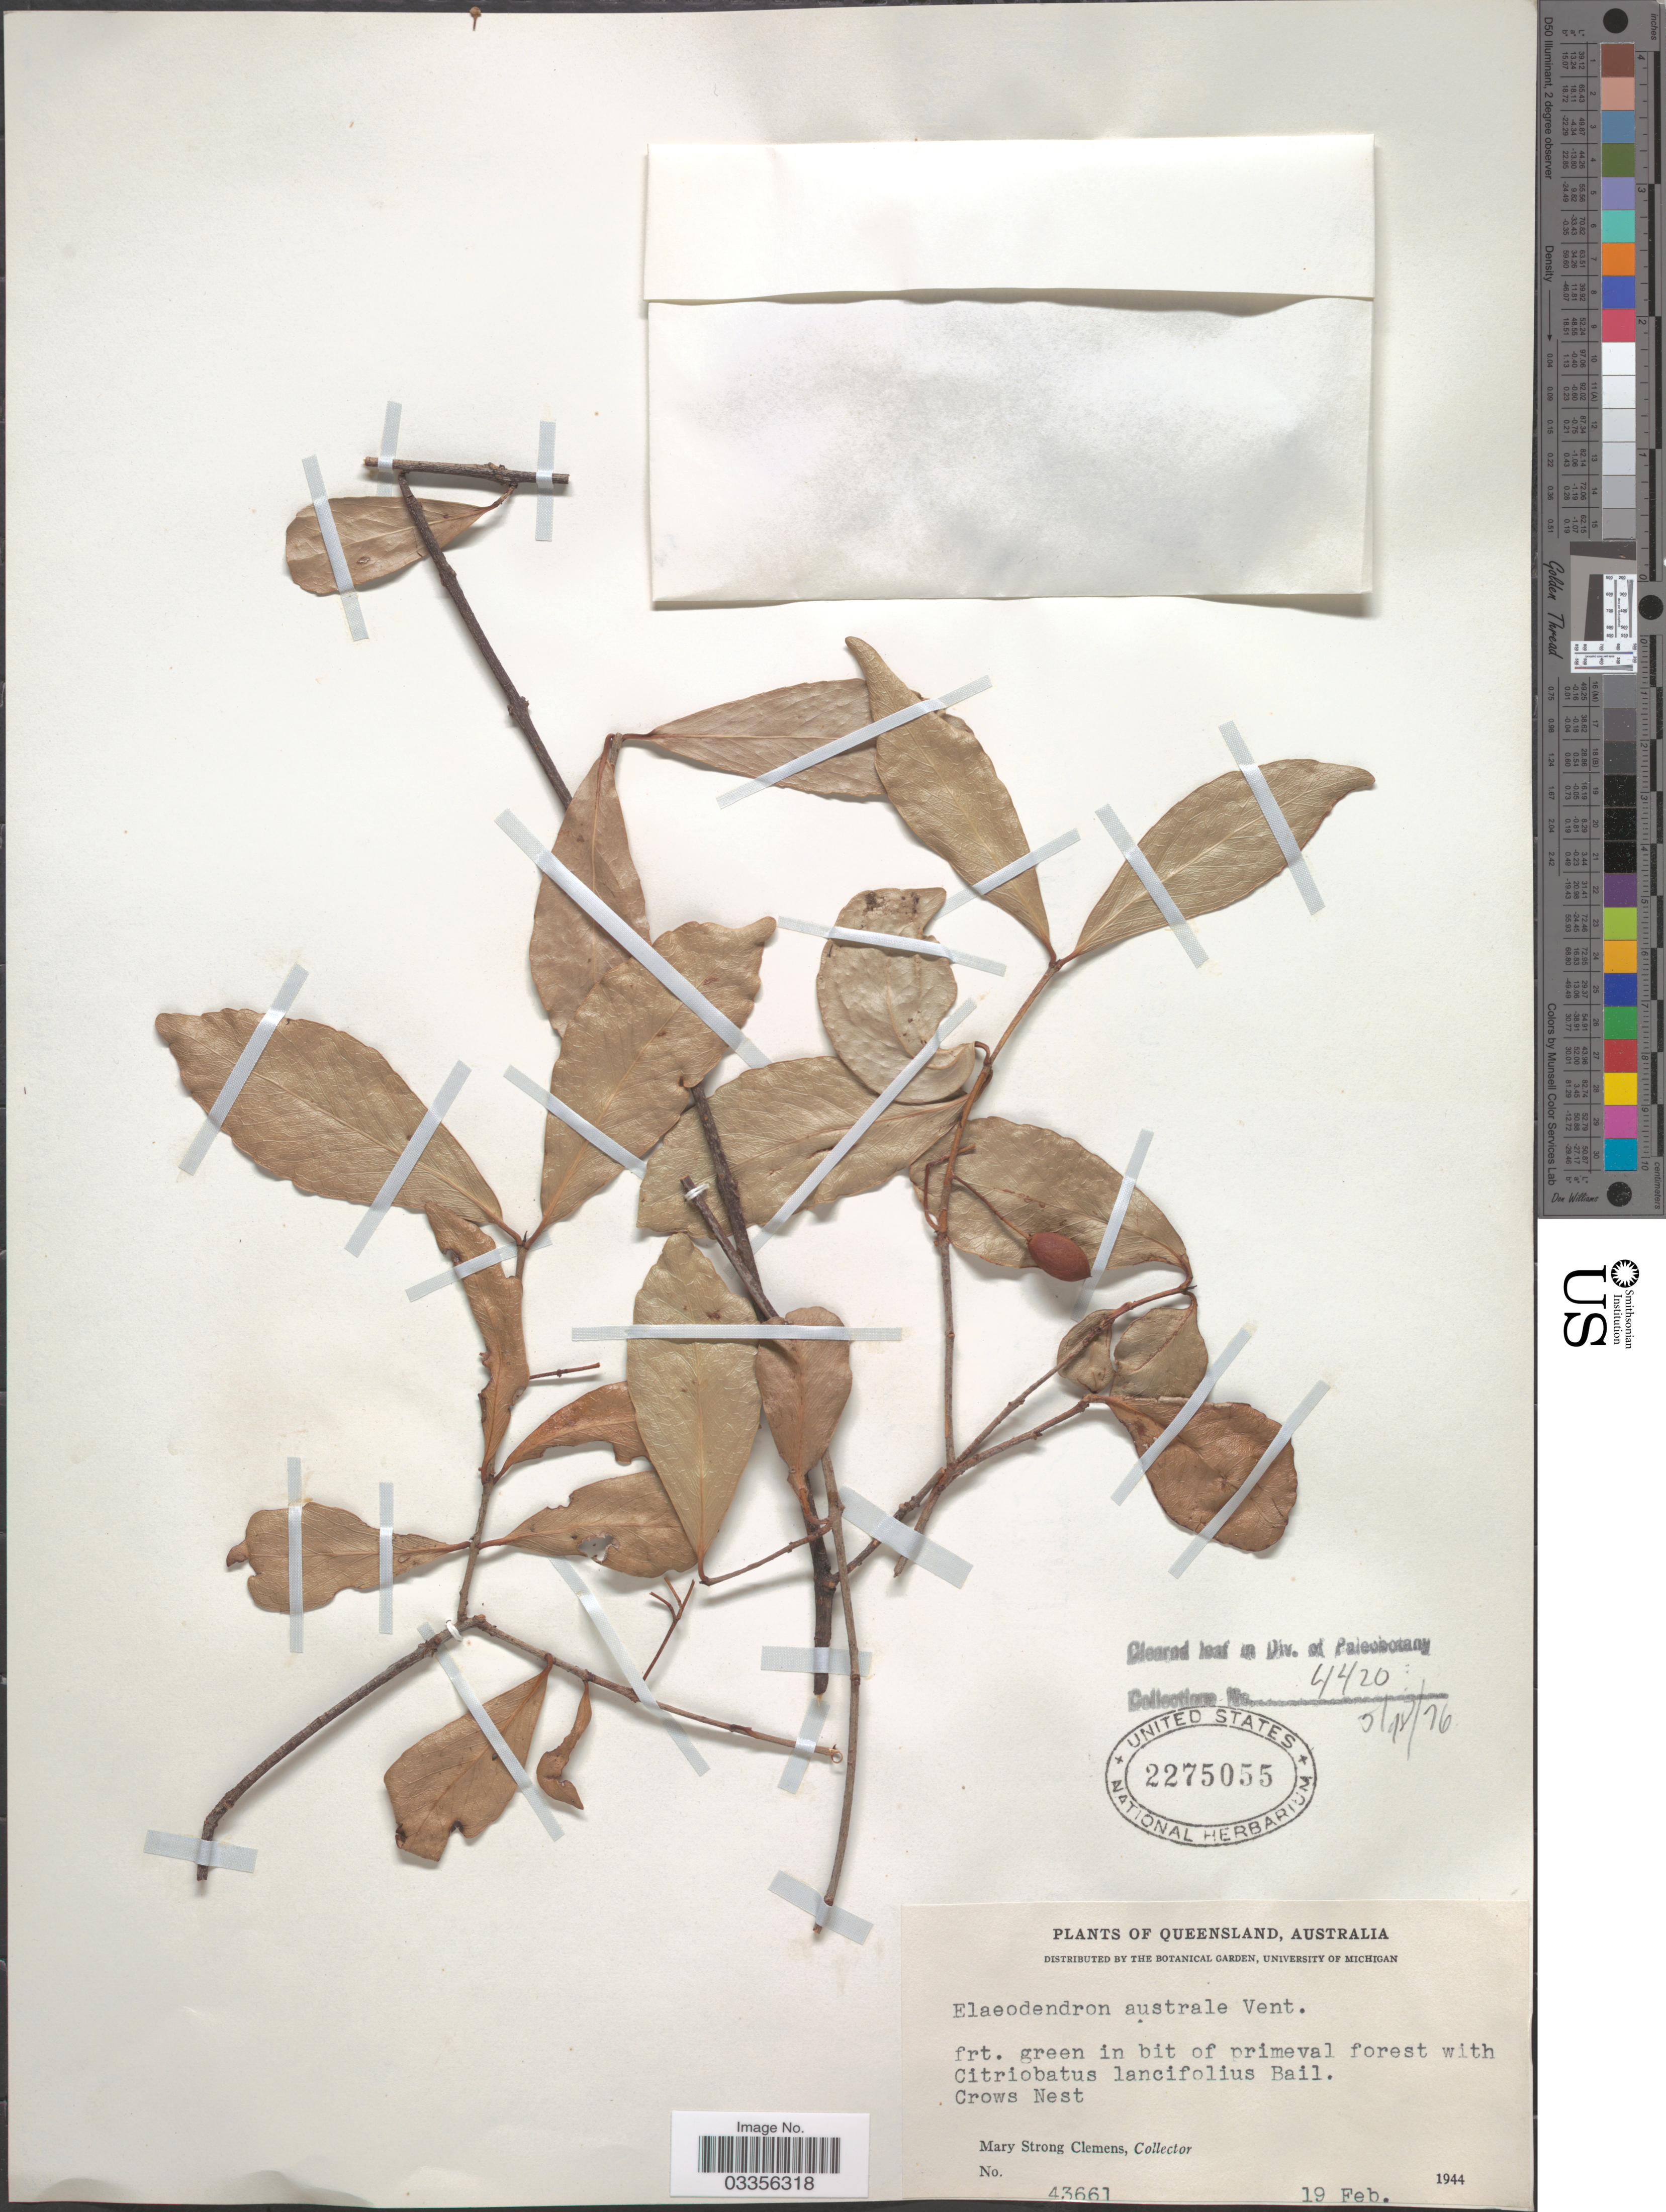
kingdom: Plantae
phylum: Tracheophyta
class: Magnoliopsida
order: Celastrales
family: Celastraceae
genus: Elaeodendron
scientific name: Elaeodendron australe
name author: Vent.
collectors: M. S. Clemens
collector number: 43661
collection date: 1944-02-19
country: Australia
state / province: Queensland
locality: Crows Nest.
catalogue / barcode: US 2275055